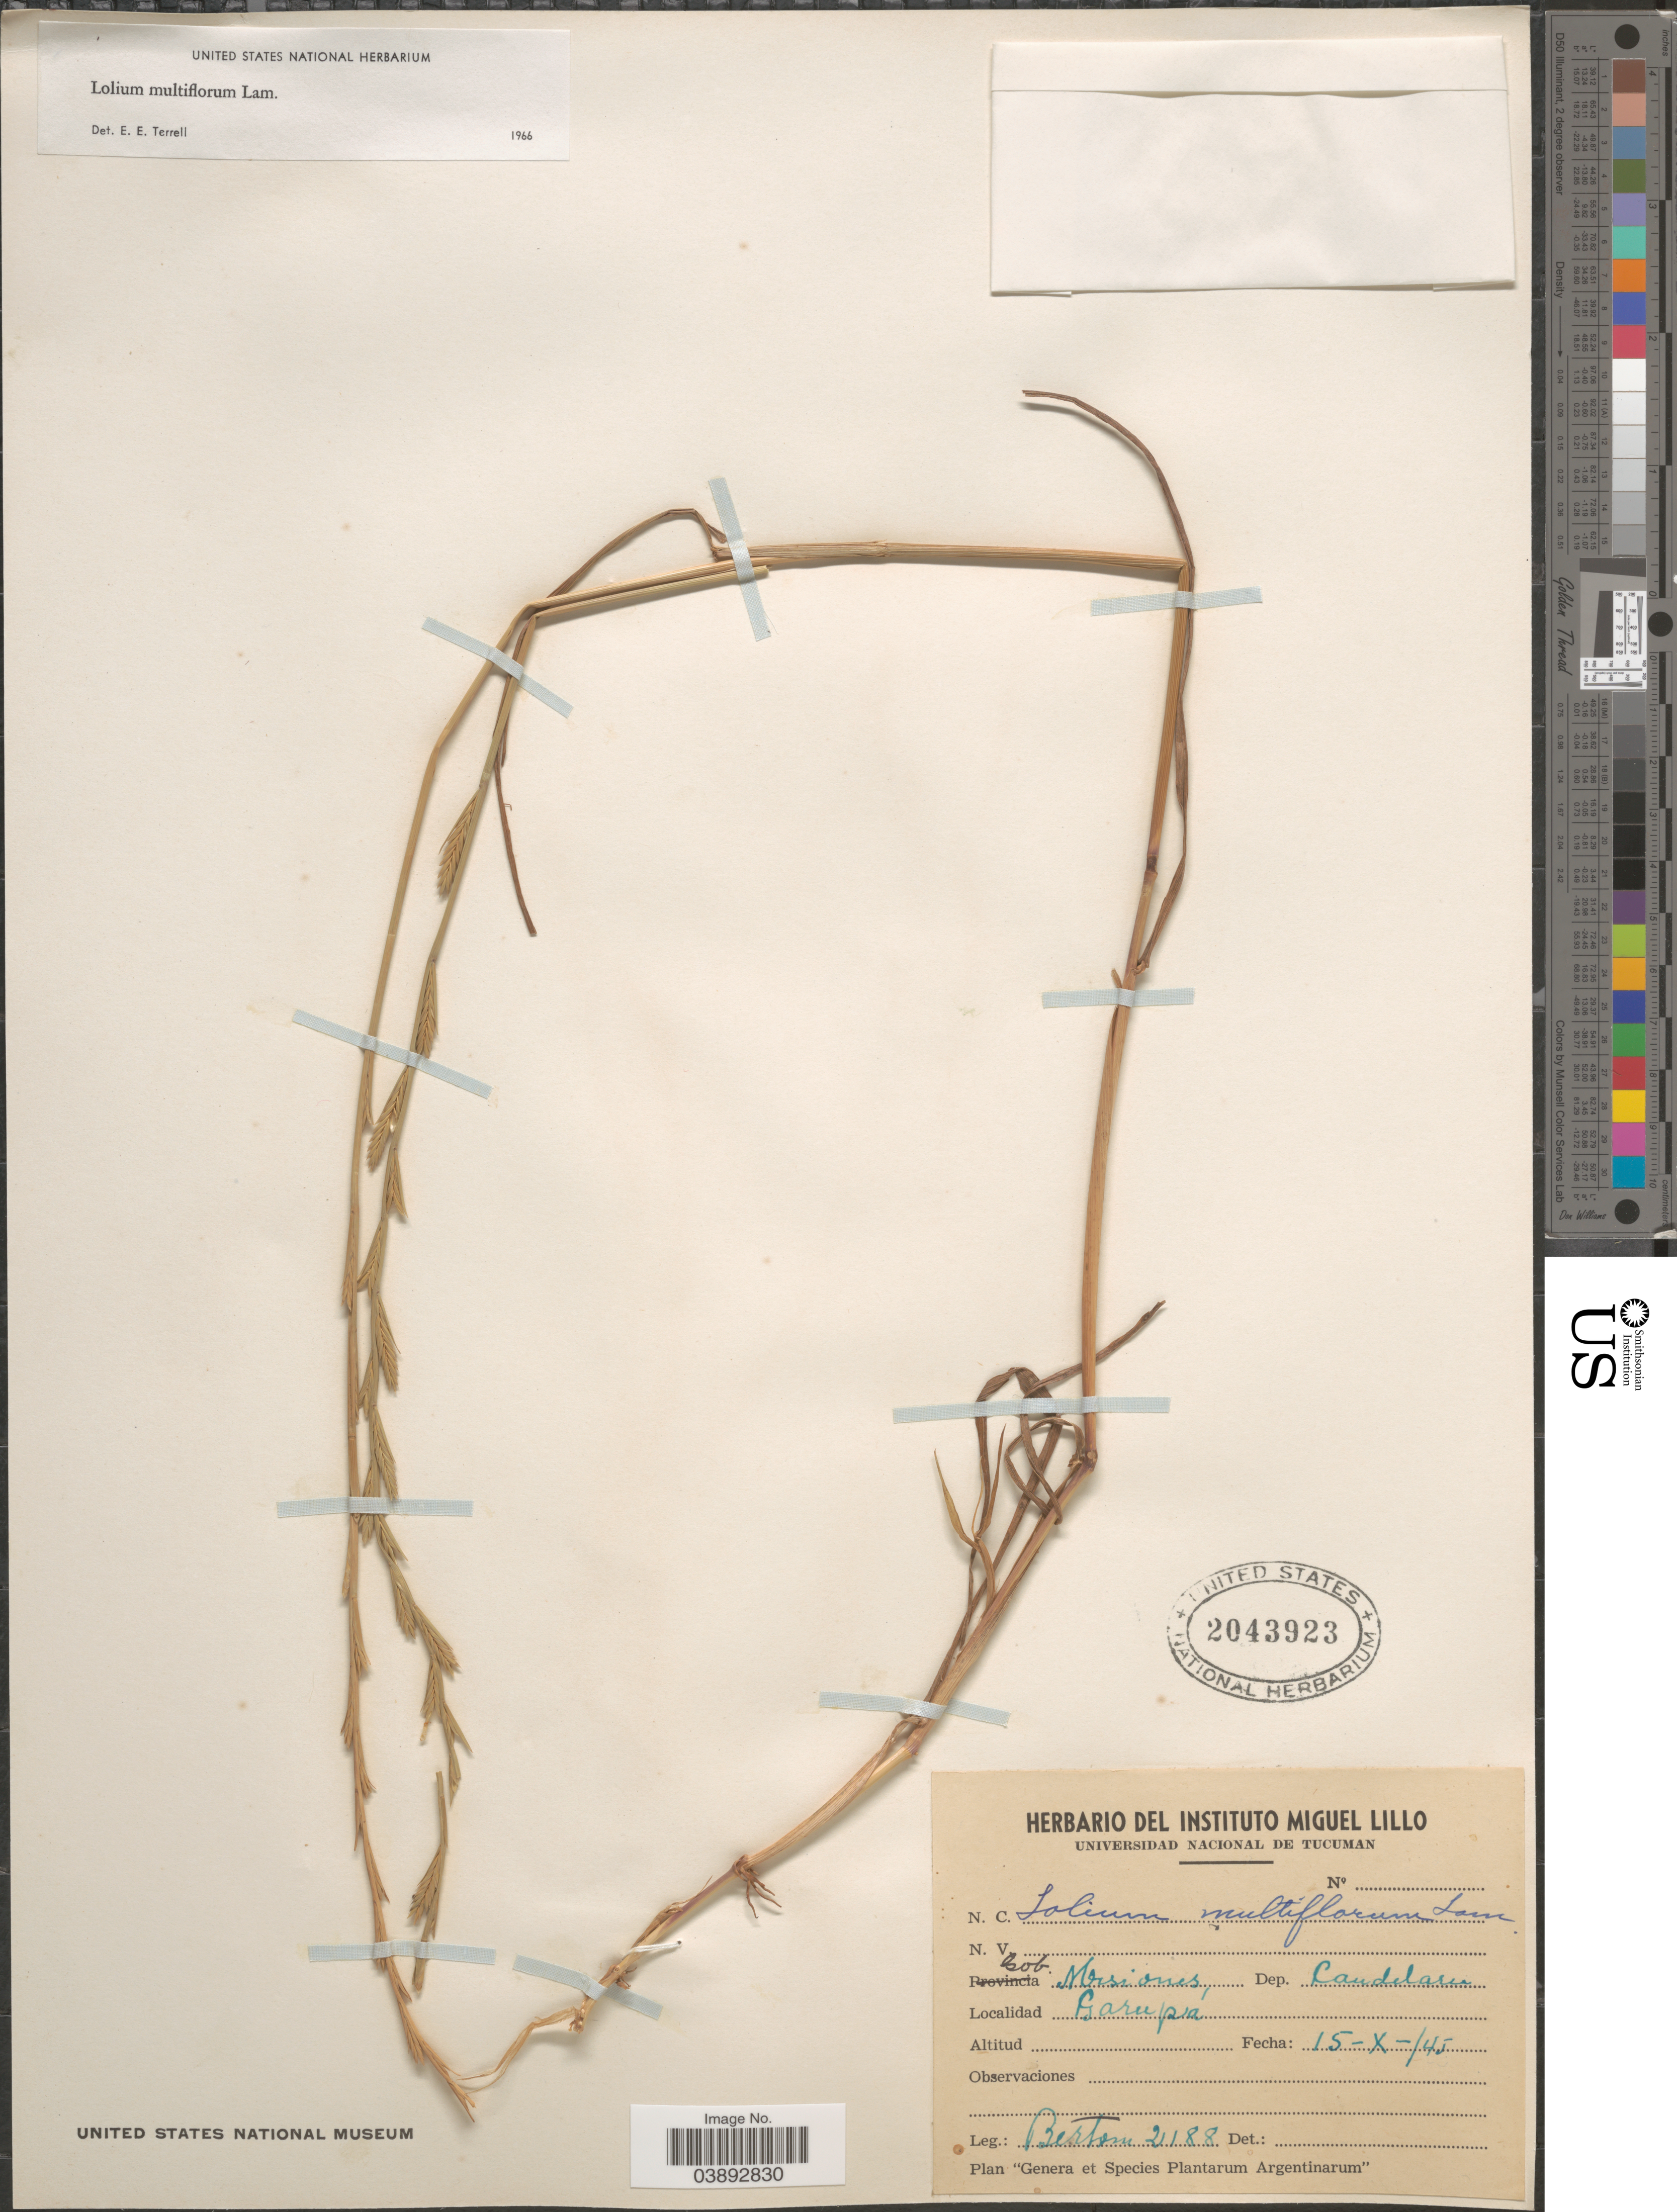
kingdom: Plantae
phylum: Tracheophyta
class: Liliopsida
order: Poales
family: Poaceae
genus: Lolium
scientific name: Lolium multiflorum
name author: Lam.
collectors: Bertram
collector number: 2188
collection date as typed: Transcribed d/m/y: 15/10/45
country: Argentina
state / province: Misiones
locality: Dep. Candelaria. Garupa.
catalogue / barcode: US 2043923